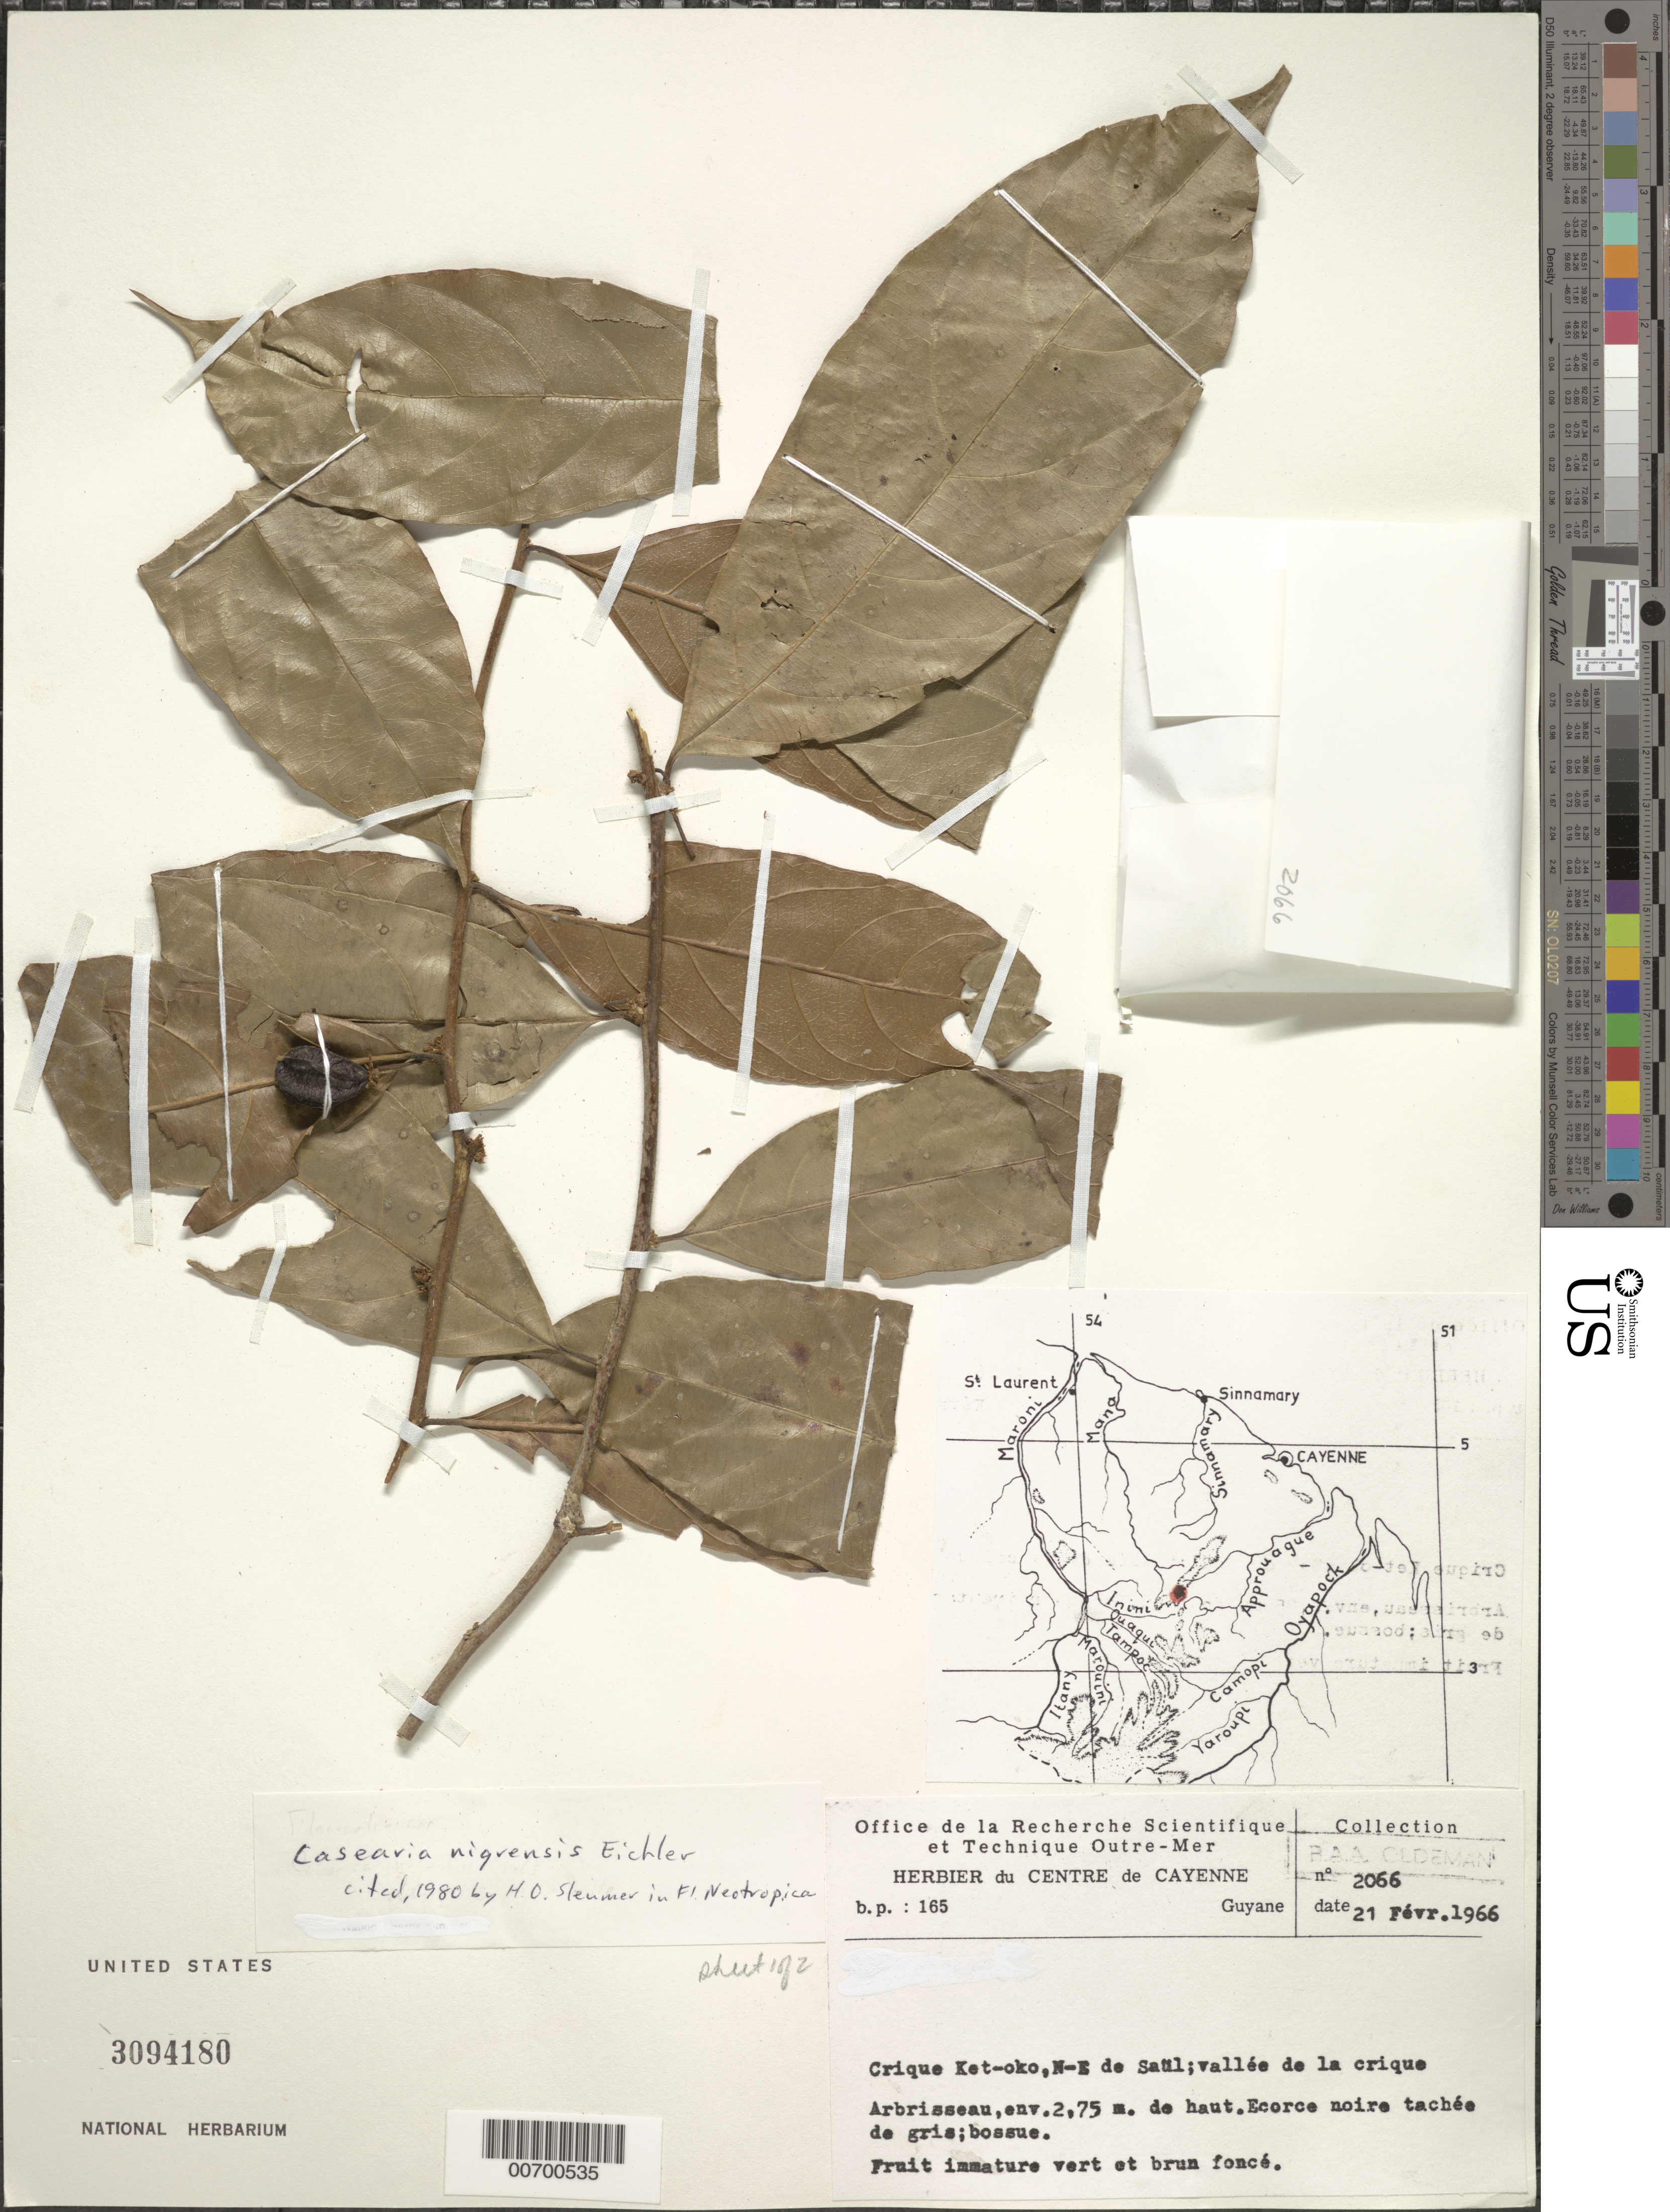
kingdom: Plantae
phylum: Tracheophyta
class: Magnoliopsida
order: Malpighiales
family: Salicaceae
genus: Casearia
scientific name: Casearia negrensis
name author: Eichler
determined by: Sleumer, H. O.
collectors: R. Oldeman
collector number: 2066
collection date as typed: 21-Feb-66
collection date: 1966-02-21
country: French Guiana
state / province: Saint-Laurent-du-Maroni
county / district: Saül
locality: Crique Ket-oko, NE de Saül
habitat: Vallée de la crique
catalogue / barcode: US 3094180